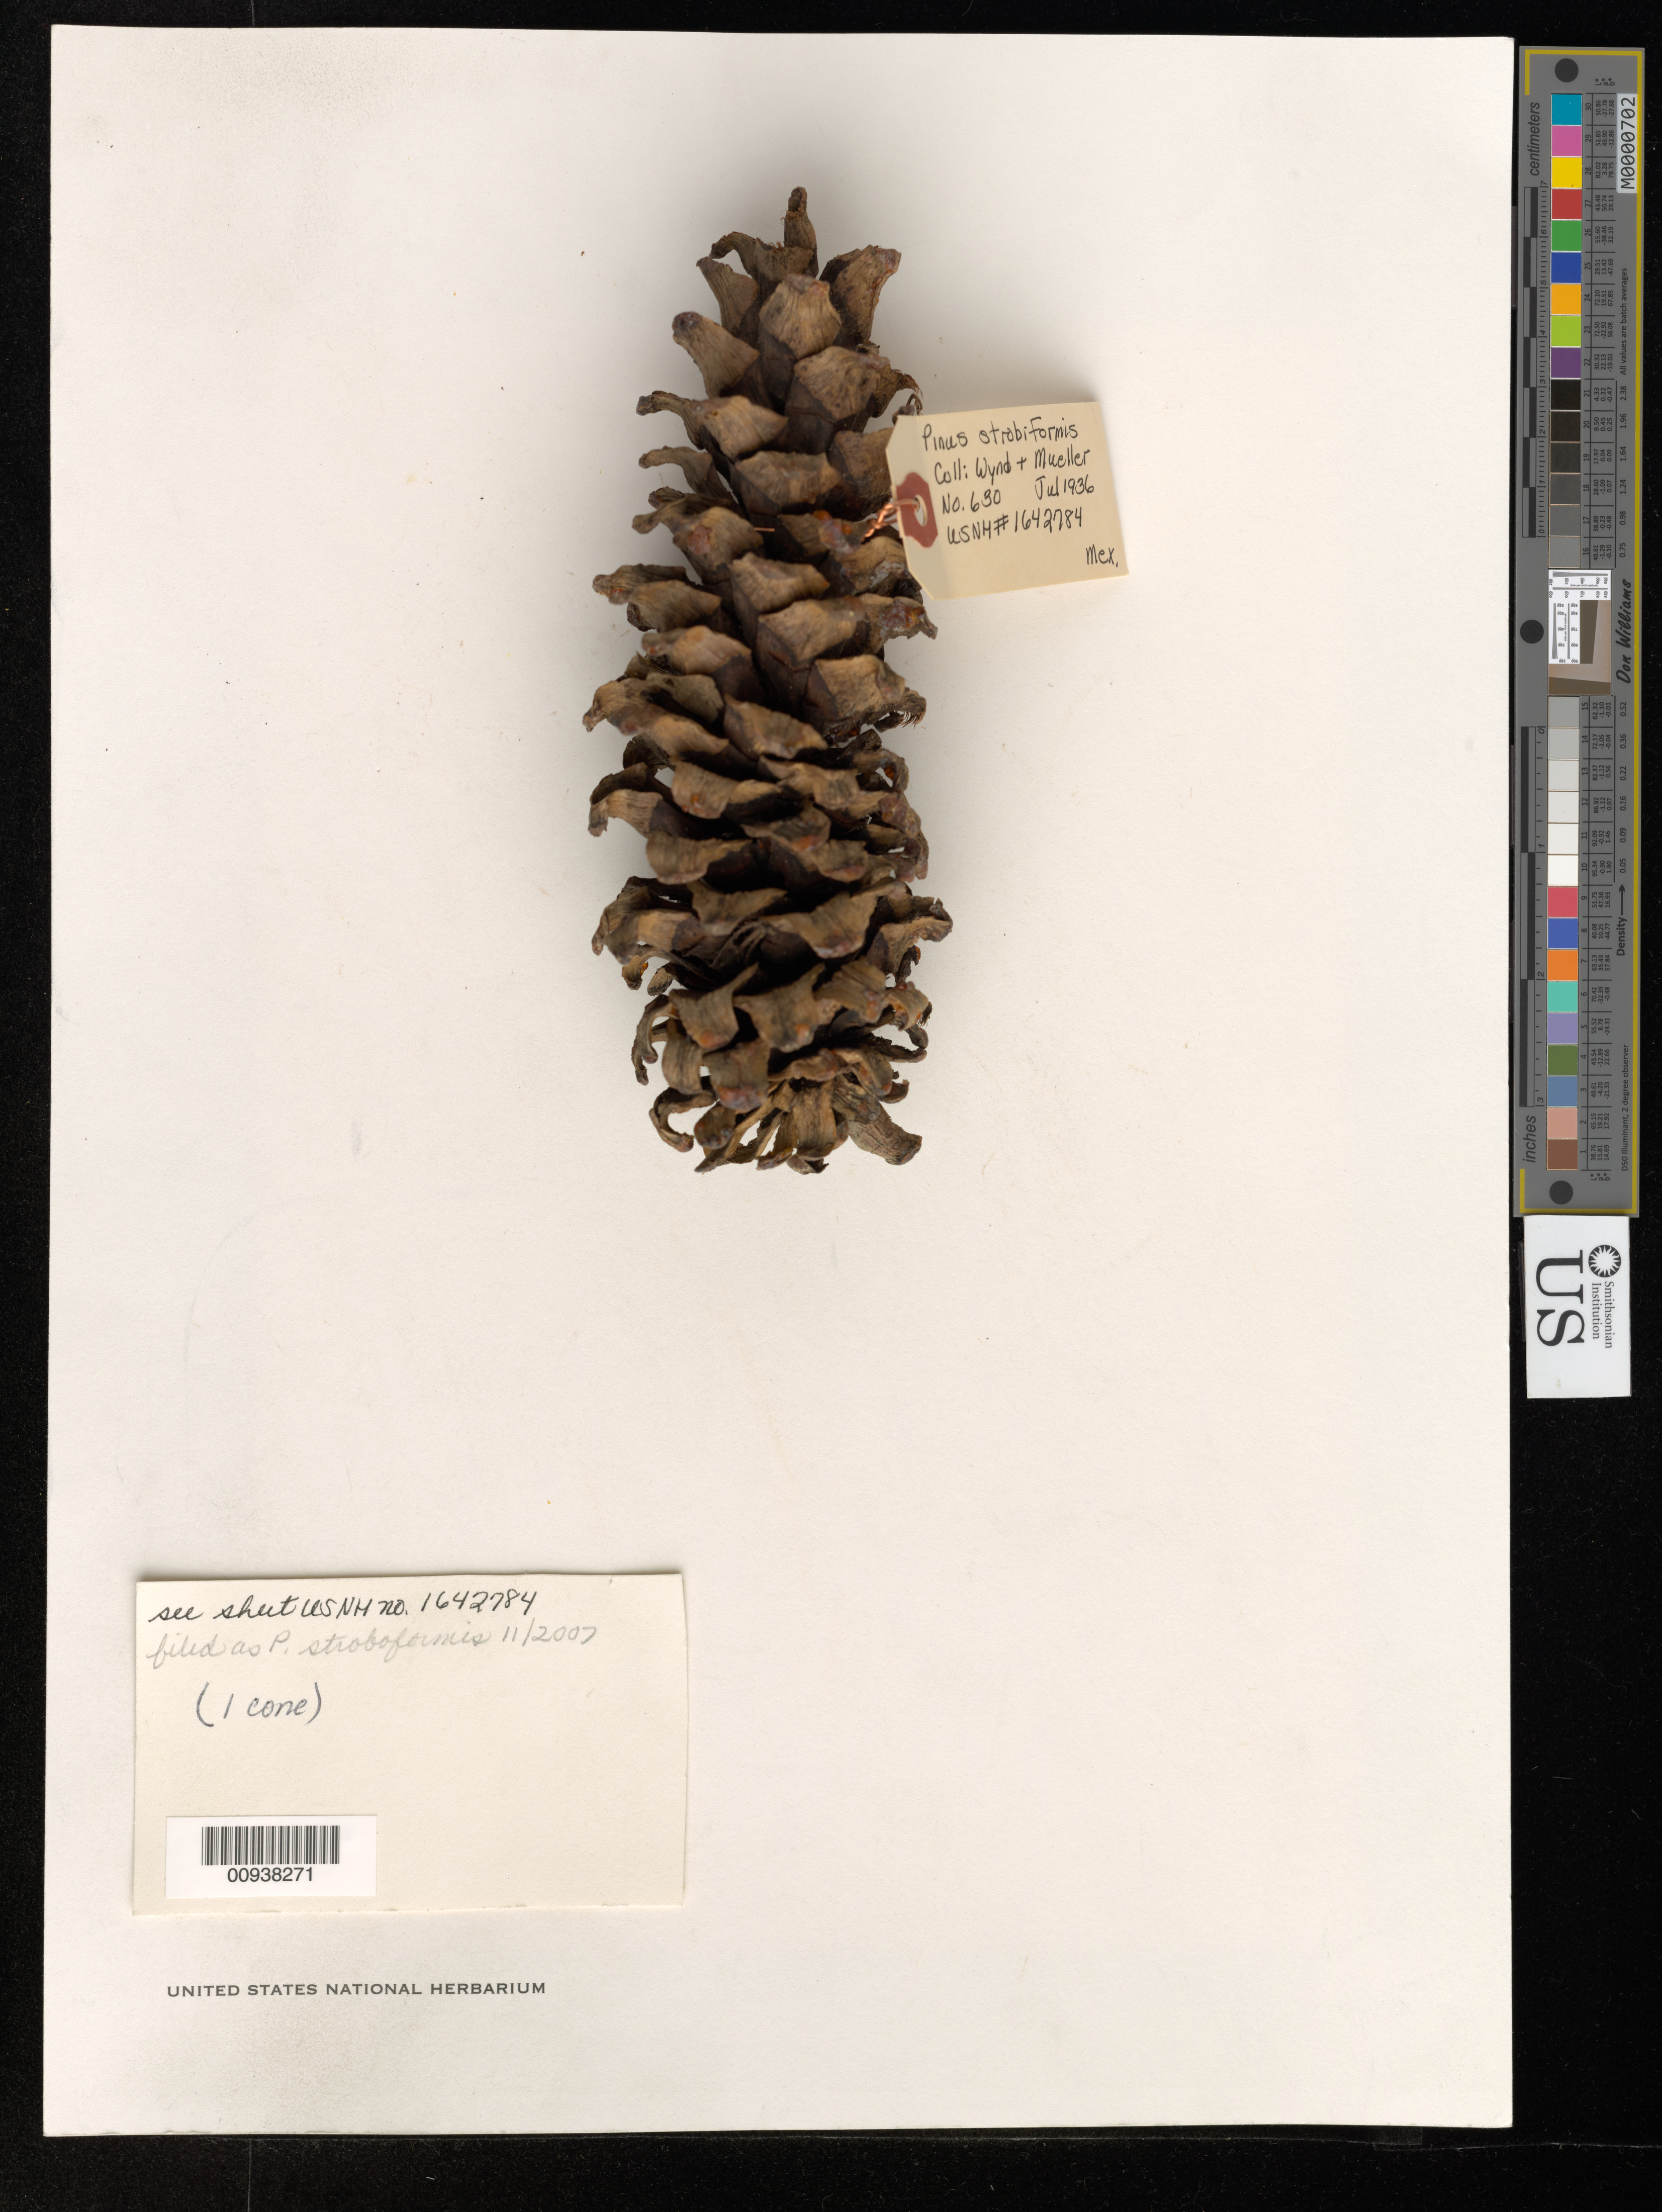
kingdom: Plantae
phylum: Tracheophyta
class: Pinopsida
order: Pinales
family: Pinaceae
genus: Pinus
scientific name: Pinus strobiformis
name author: Engelm.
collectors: F. L. Wynd & C. H. Mueller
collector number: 630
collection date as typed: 09 Jul 1936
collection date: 1936-07-09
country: Mexico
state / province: Coahuila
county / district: Acuña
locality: Sierra del Carmen; Canyon de Sentenela [sic, correct spelling Centinela] on Hacienda Piedra Blanca.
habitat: Moist stream side.